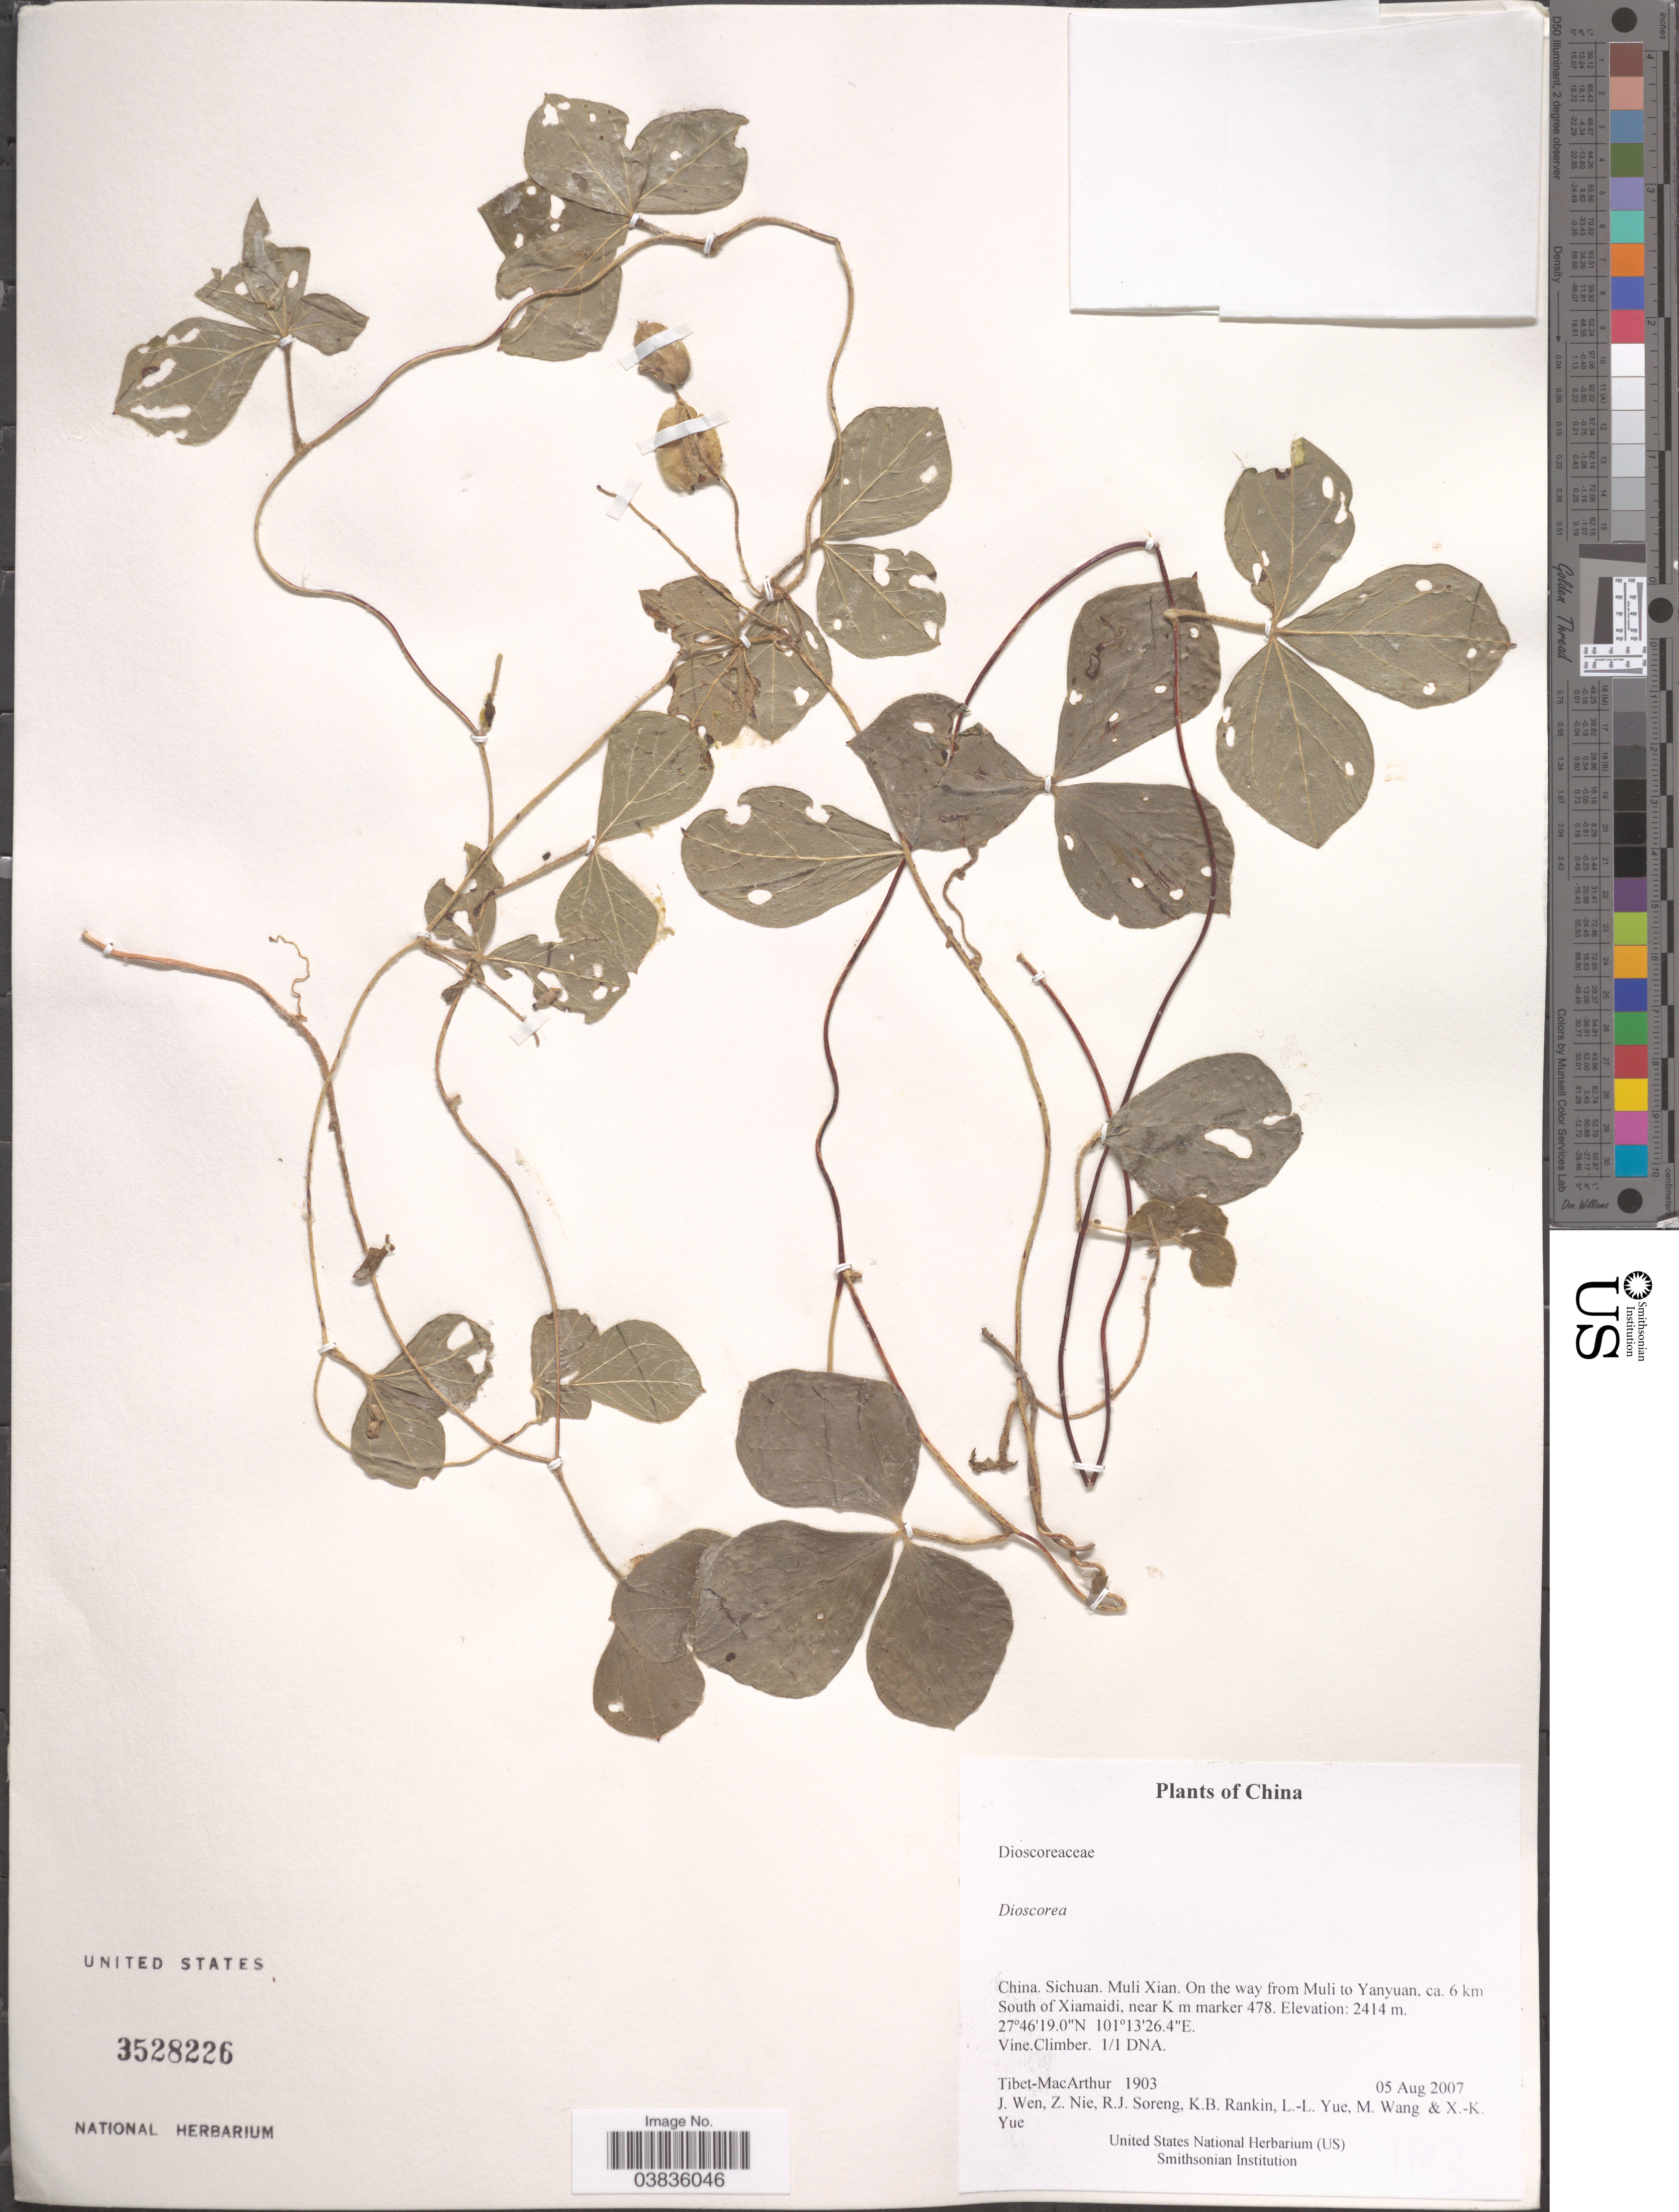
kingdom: Plantae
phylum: Tracheophyta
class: Liliopsida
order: Dioscoreales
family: Dioscoreaceae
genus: Dioscorea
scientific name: Dioscorea sp.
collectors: Tibet-MacArthur, J. Wen, Z. Nie, R. J. Soreng & et al.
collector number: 1903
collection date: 2007-08-05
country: China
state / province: Sichuan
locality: Muli Xian. On the way from Muli to Yanyuan, ca. 6 km South of Xiamaidi, near K m marker 478.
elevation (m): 2414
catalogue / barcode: US 3528226